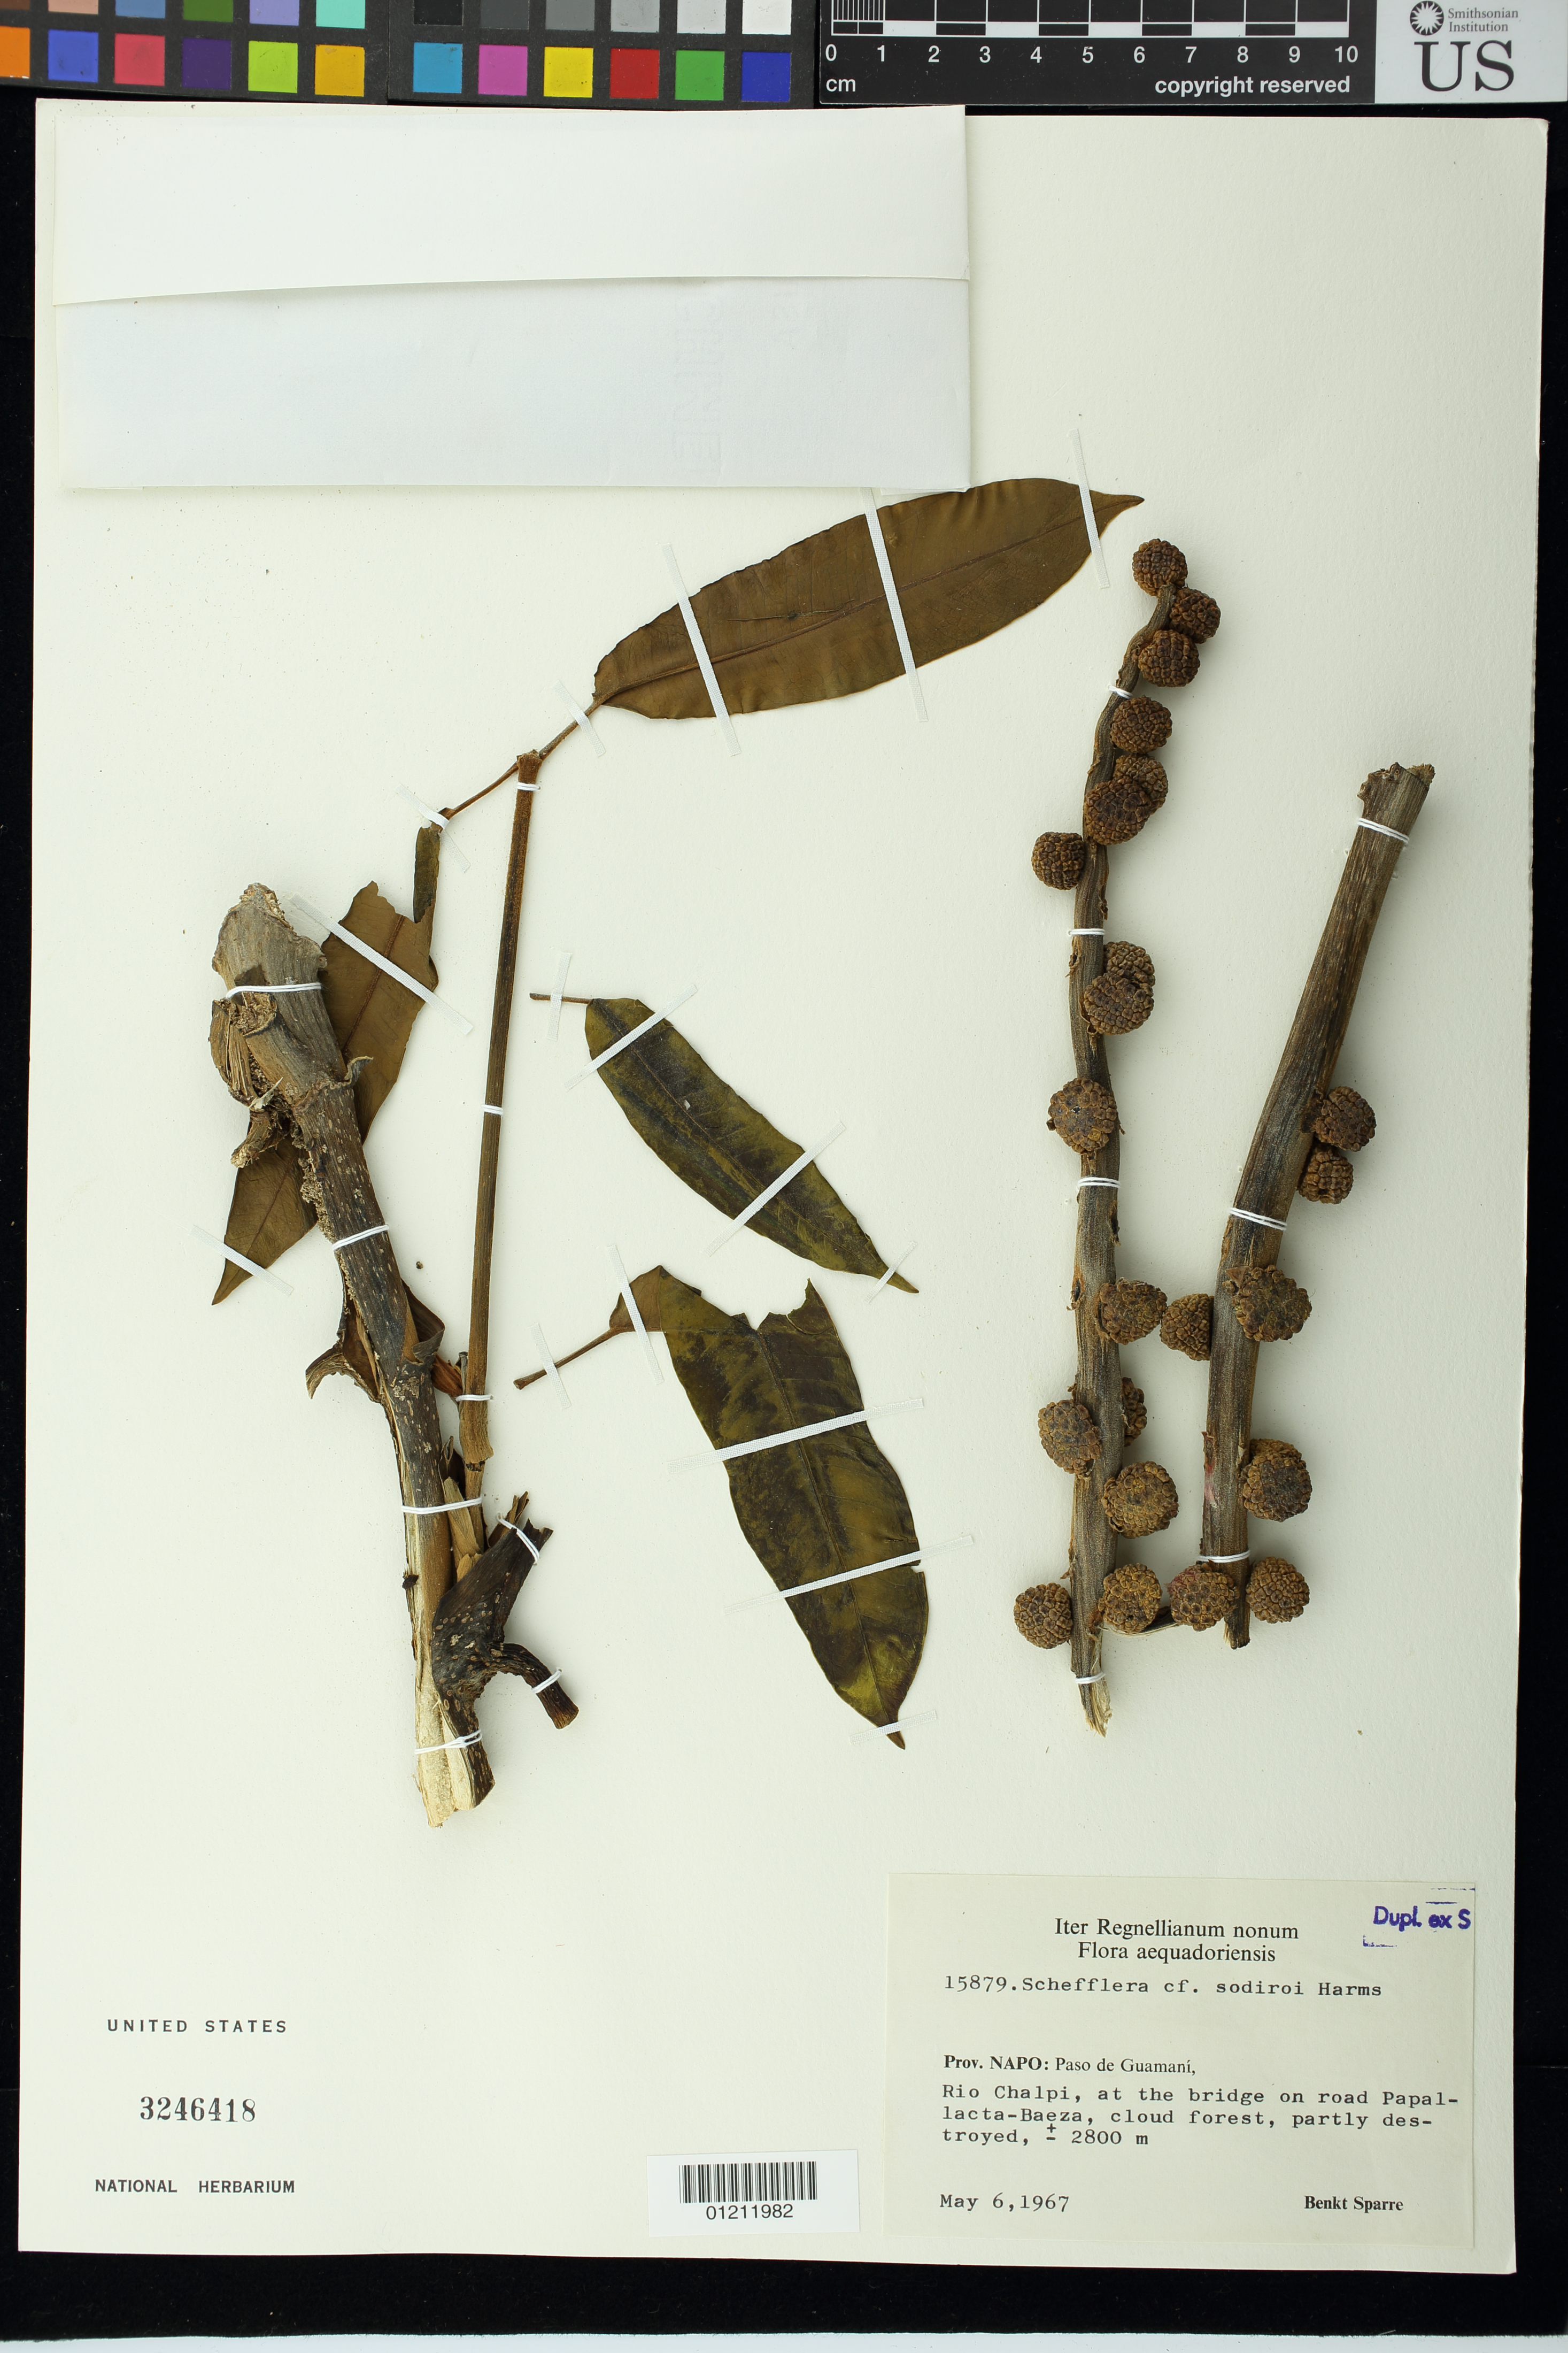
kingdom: Plantae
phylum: Tracheophyta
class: Magnoliopsida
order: Apiales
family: Araliaceae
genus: Schefflera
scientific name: Schefflera sodiroi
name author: Harms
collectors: B. Sparre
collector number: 15879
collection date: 1967-05-06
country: Ecuador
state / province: Napo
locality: Prov. Napo: Paso de Guamaní, Rio Chalpi, at the bridge on road Papallacta-Baeza, cloud forest, partly destroyed.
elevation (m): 2800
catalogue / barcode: US 3246418